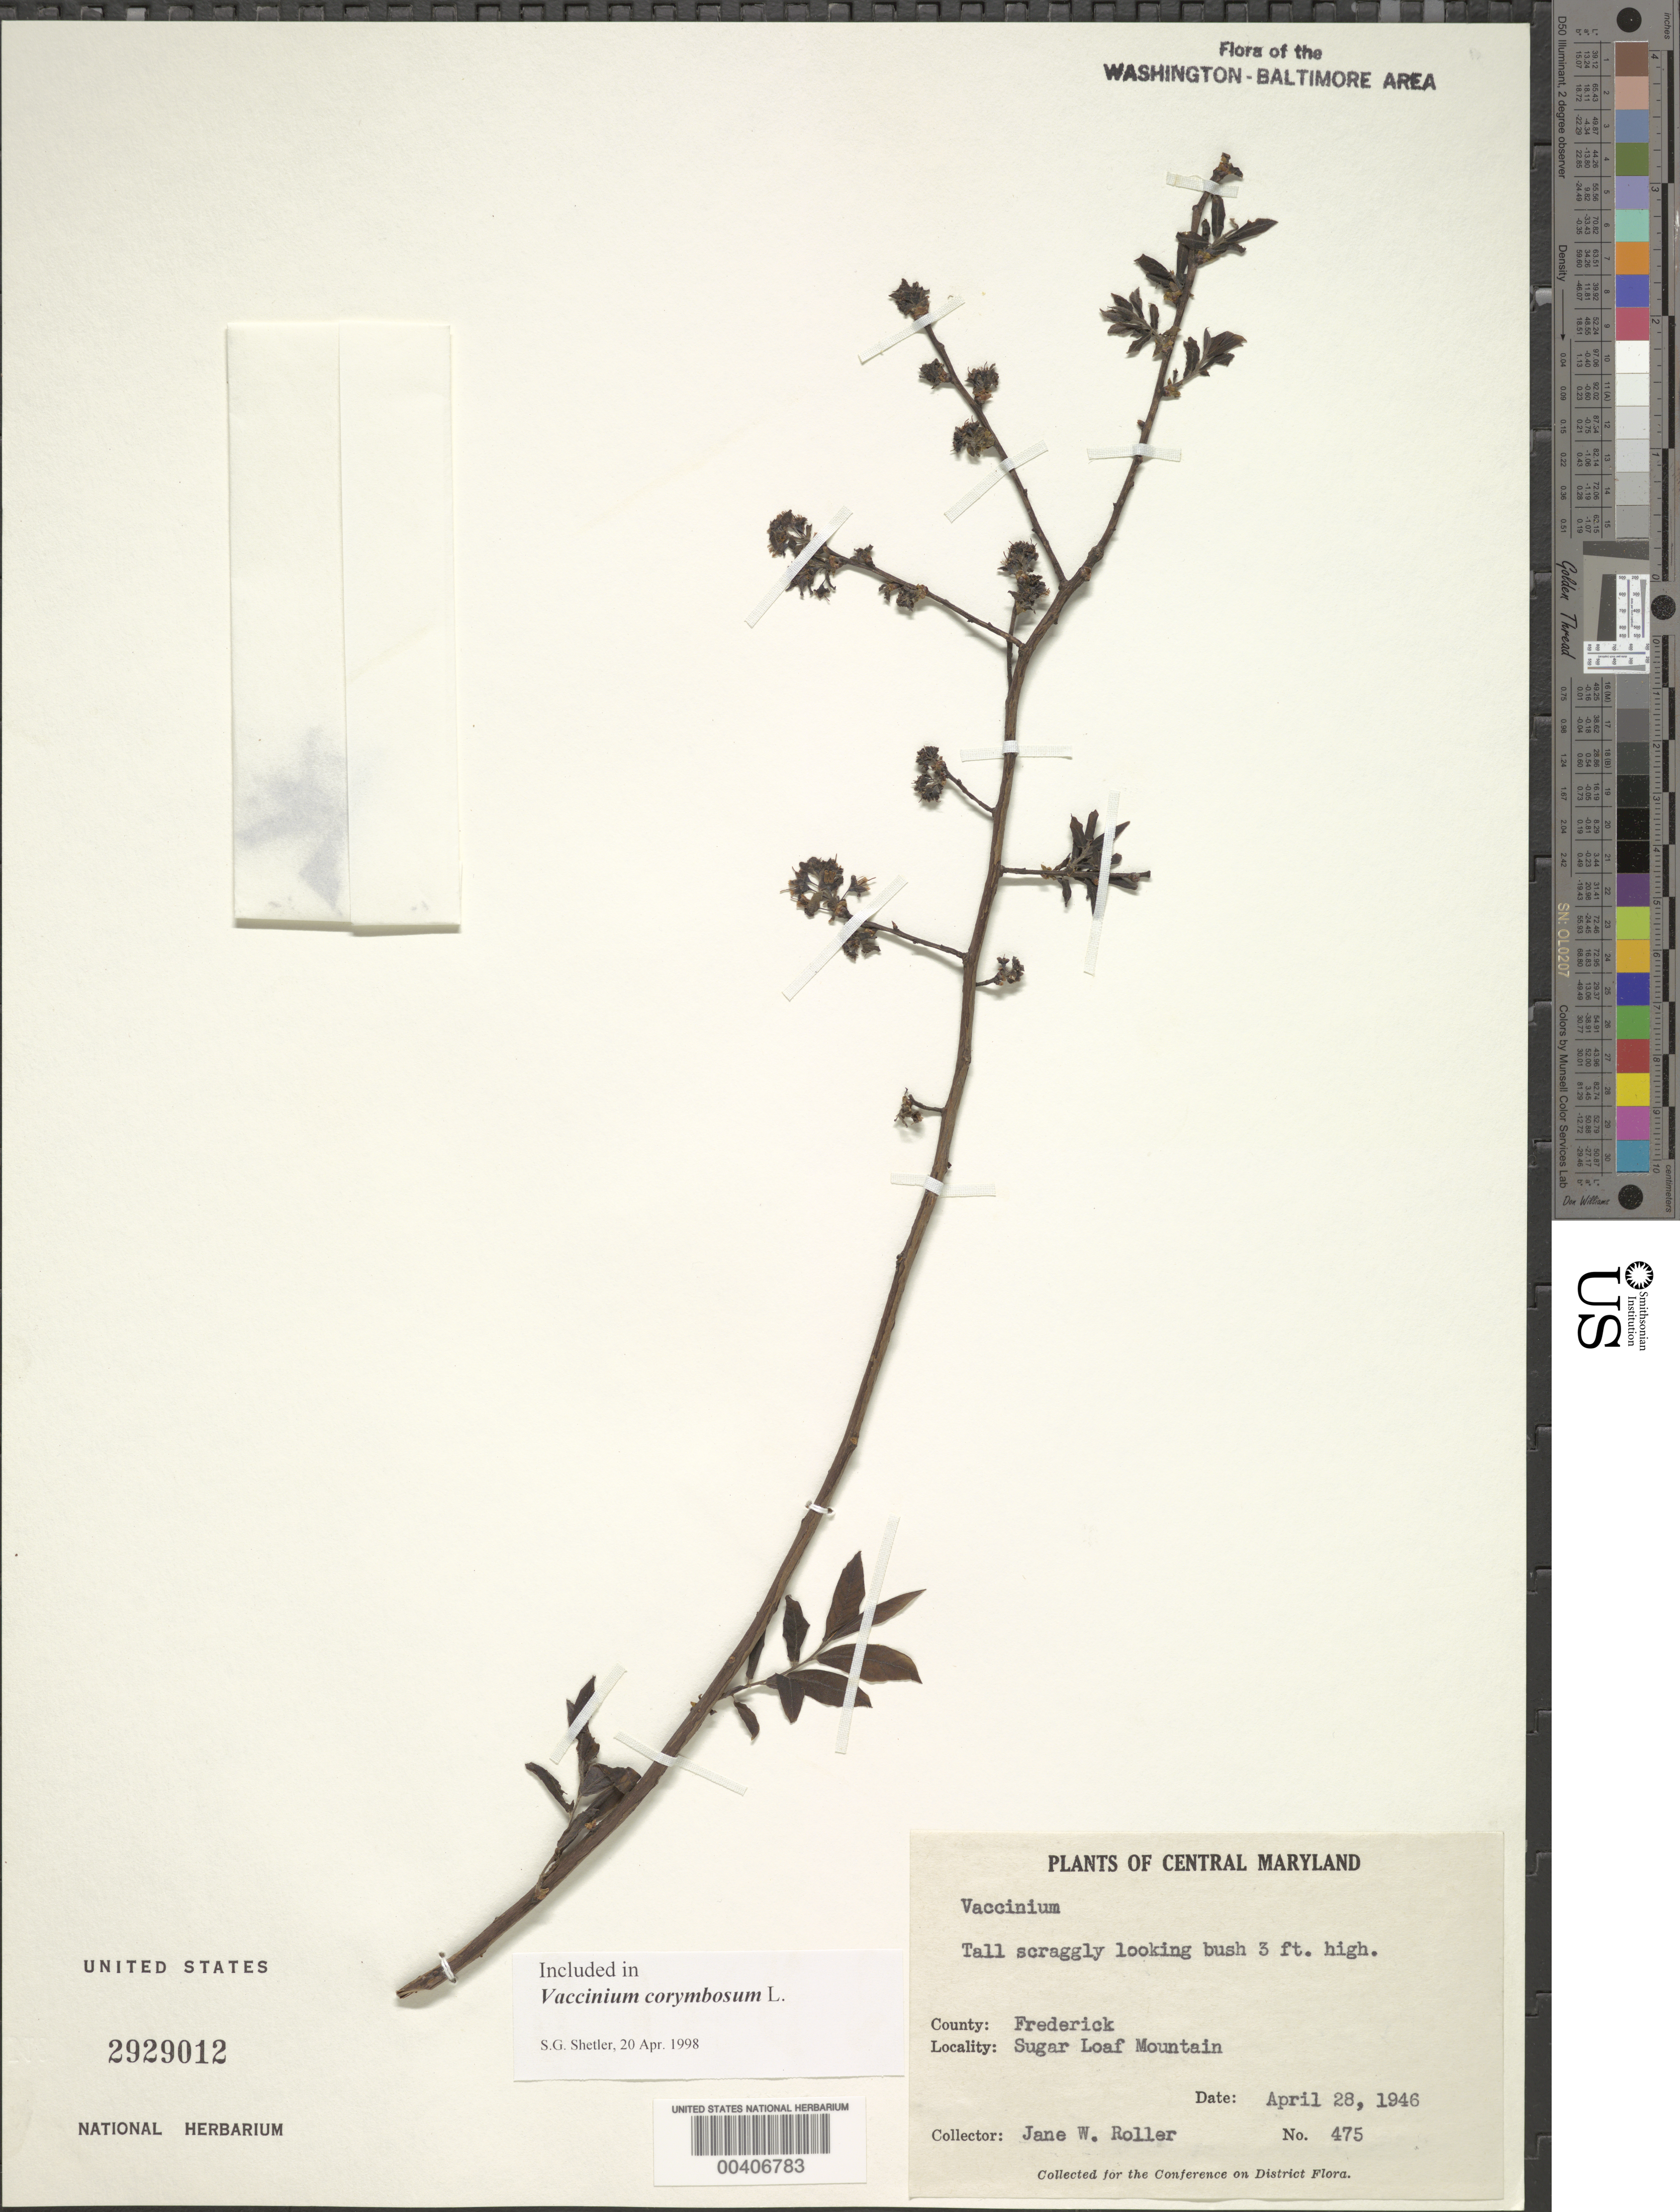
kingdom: Plantae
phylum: Tracheophyta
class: Magnoliopsida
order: Ericales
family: Ericaceae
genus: Vaccinium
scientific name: Vaccinium corymbosum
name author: L.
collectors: J. W. Roller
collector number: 475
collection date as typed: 28 Apr 1946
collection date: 1946-04-28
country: United States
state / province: Maryland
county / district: Frederick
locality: Sugar Loaf Mountain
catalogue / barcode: US 2929012